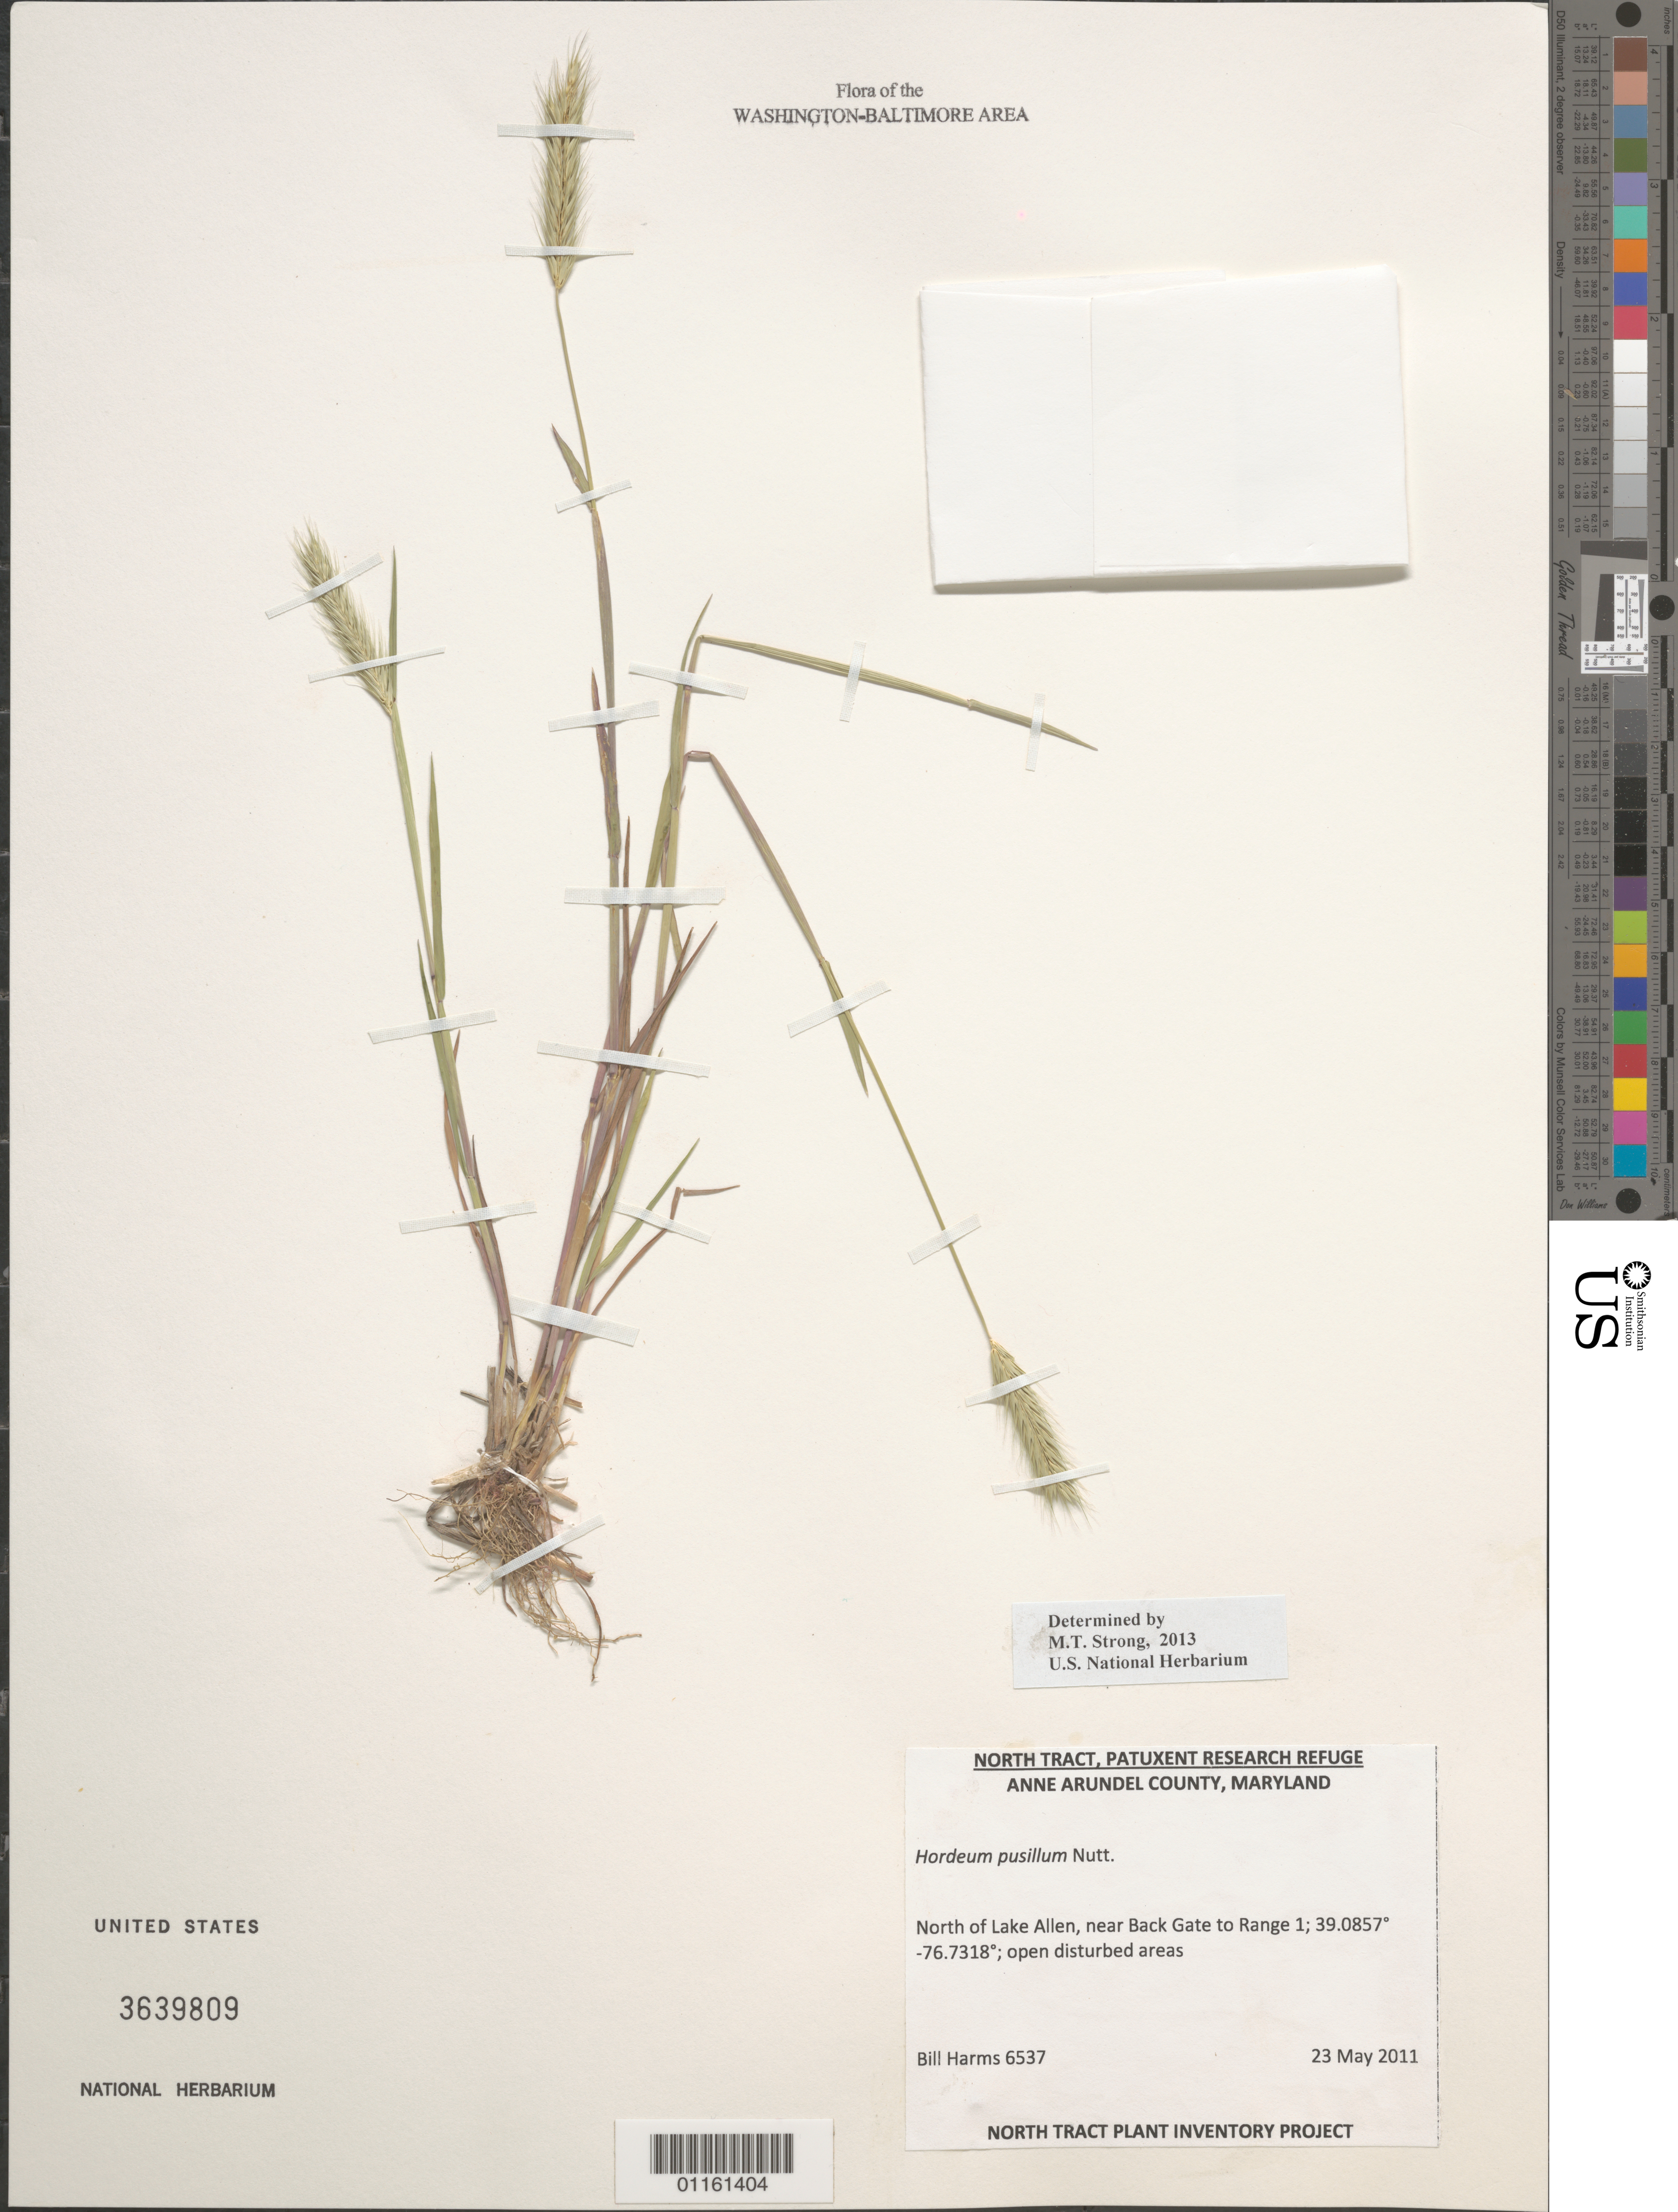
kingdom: Plantae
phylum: Tracheophyta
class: Liliopsida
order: Poales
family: Poaceae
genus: Hordeum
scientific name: Hordeum pusillum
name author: Nutt.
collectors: B. Harms & J. Worth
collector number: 6537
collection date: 2011-05-23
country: United States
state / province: Maryland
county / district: Anne Arundel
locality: North of Lake Allen, near Black Gate to Range1.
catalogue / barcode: US 3639809